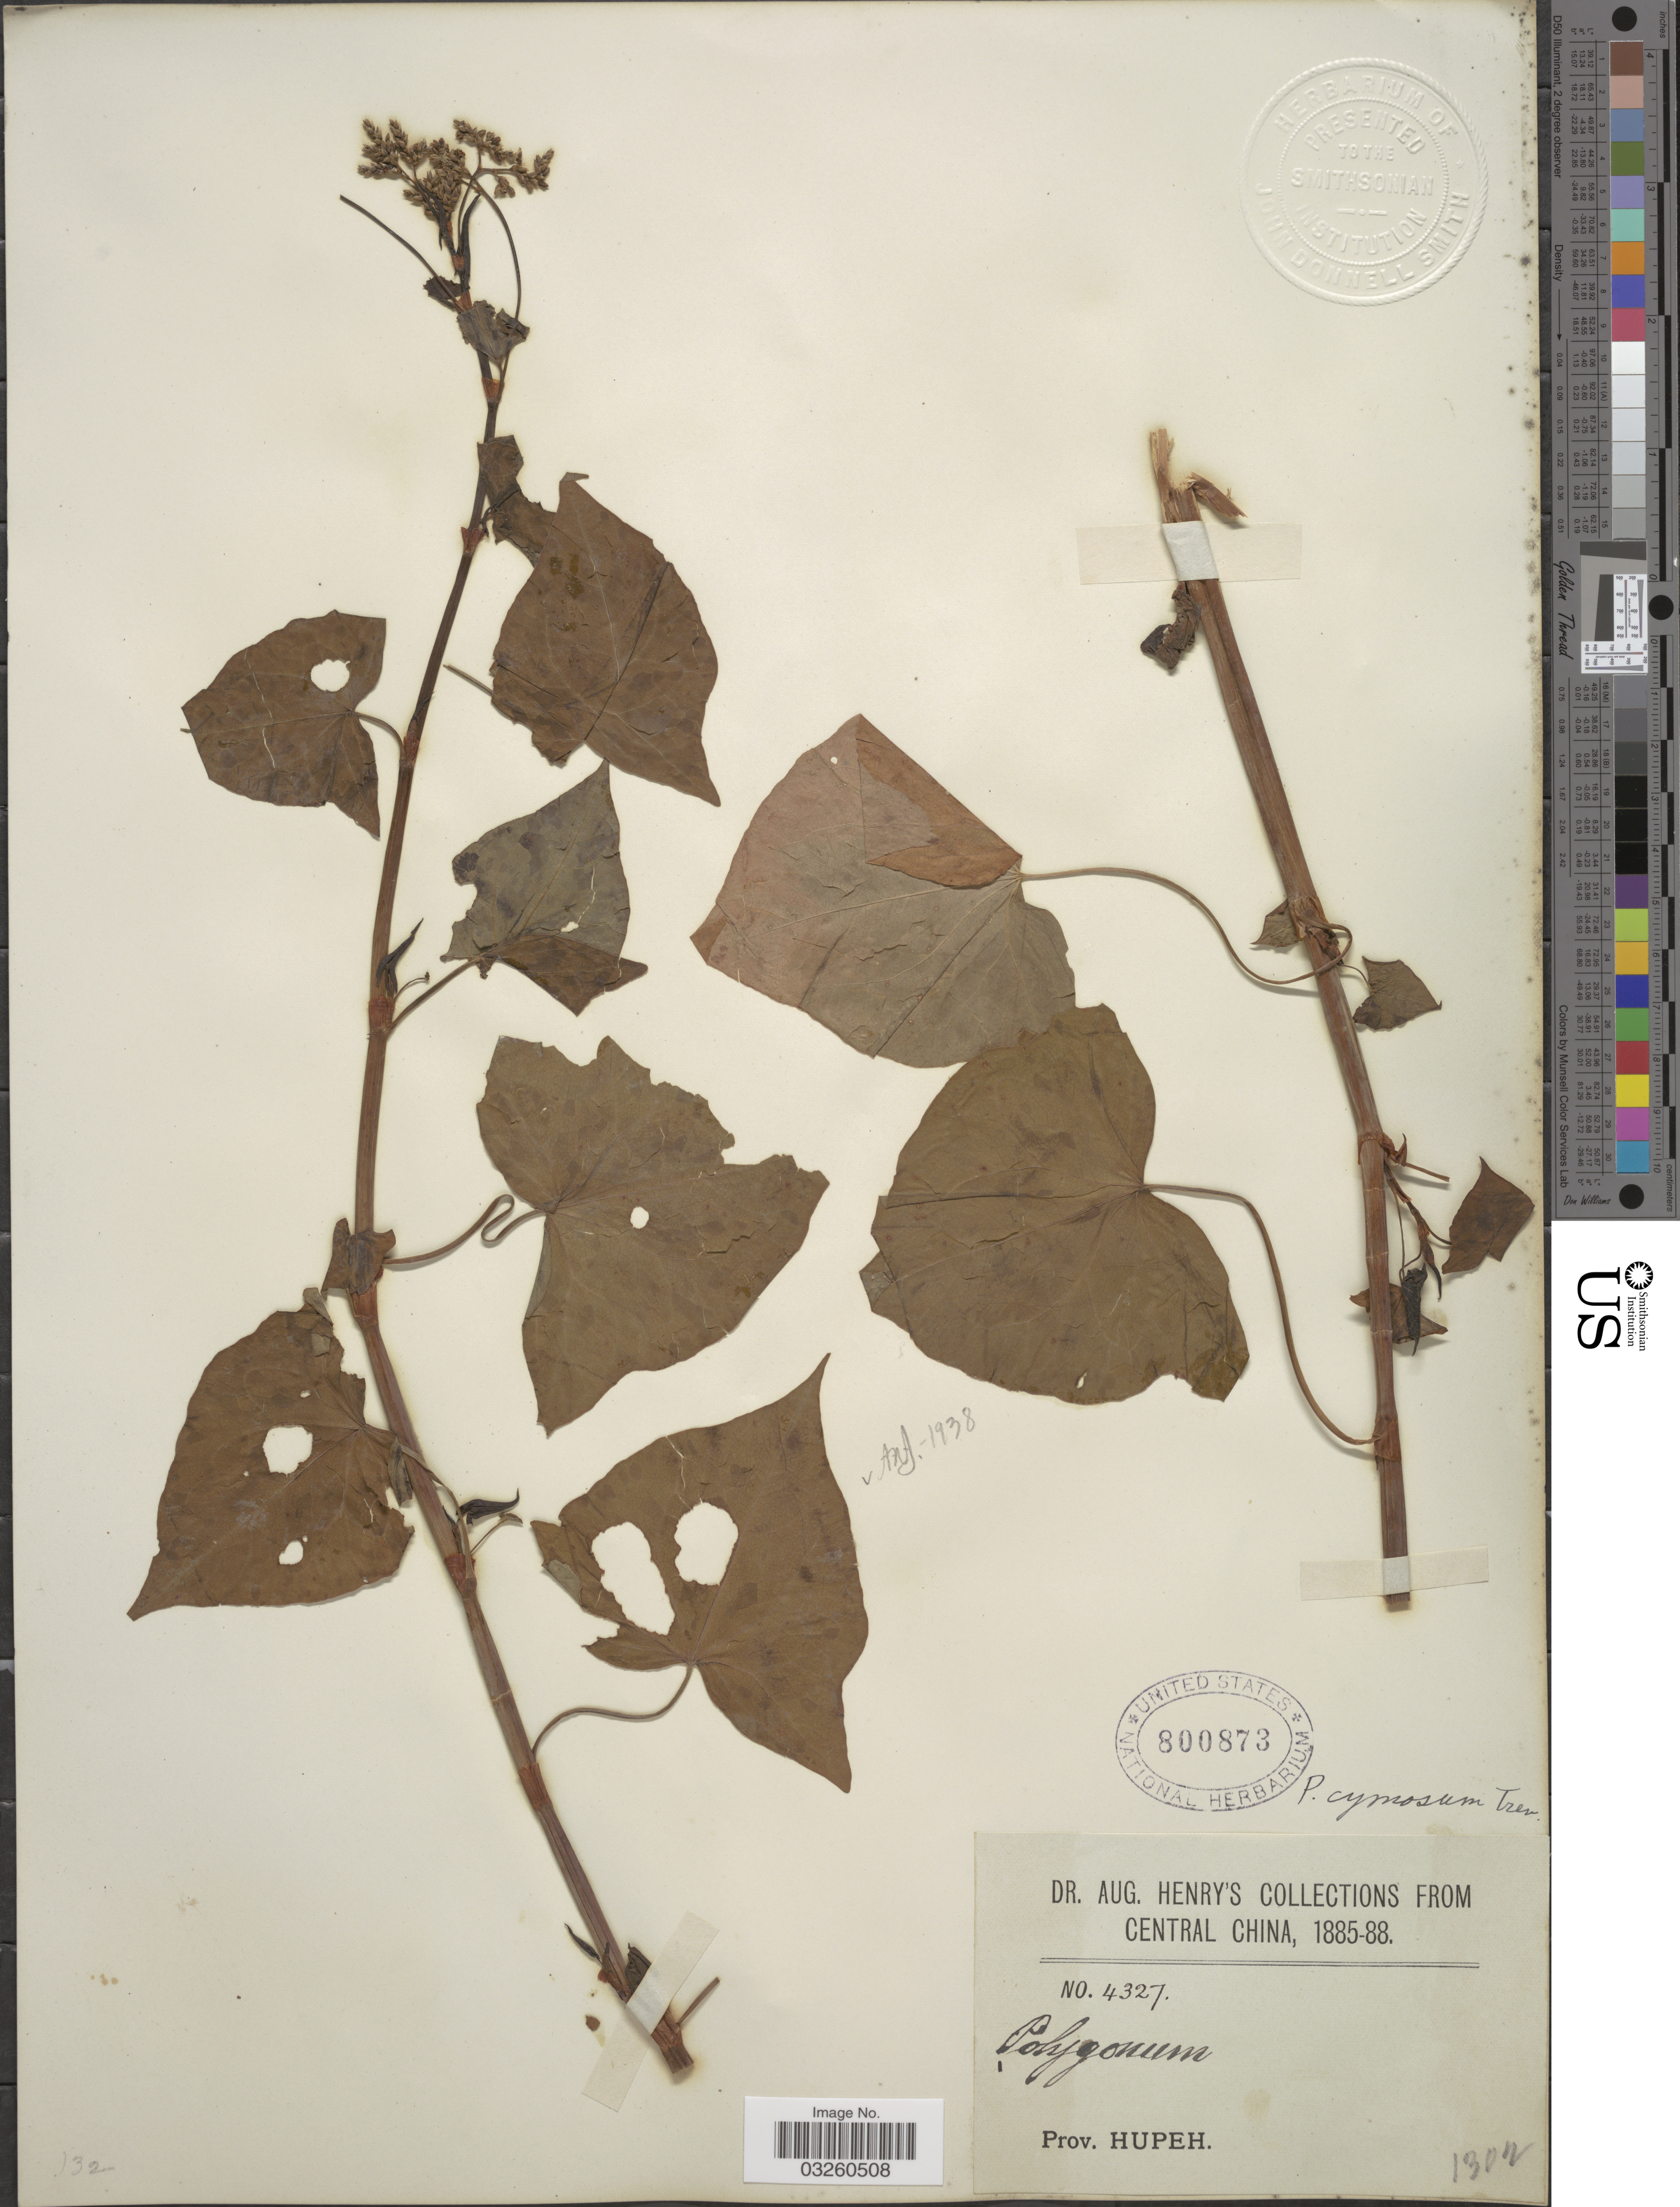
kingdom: Plantae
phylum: Tracheophyta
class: Magnoliopsida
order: Caryophyllales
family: Polygonaceae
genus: Fagopyrum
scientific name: Fagopyrum cymosum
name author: (Trevir.) Meisn.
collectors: A. Henry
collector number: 4327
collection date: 1885/1888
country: China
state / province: Hubei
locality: Central China. Prov. Hupeh.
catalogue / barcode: US 800873